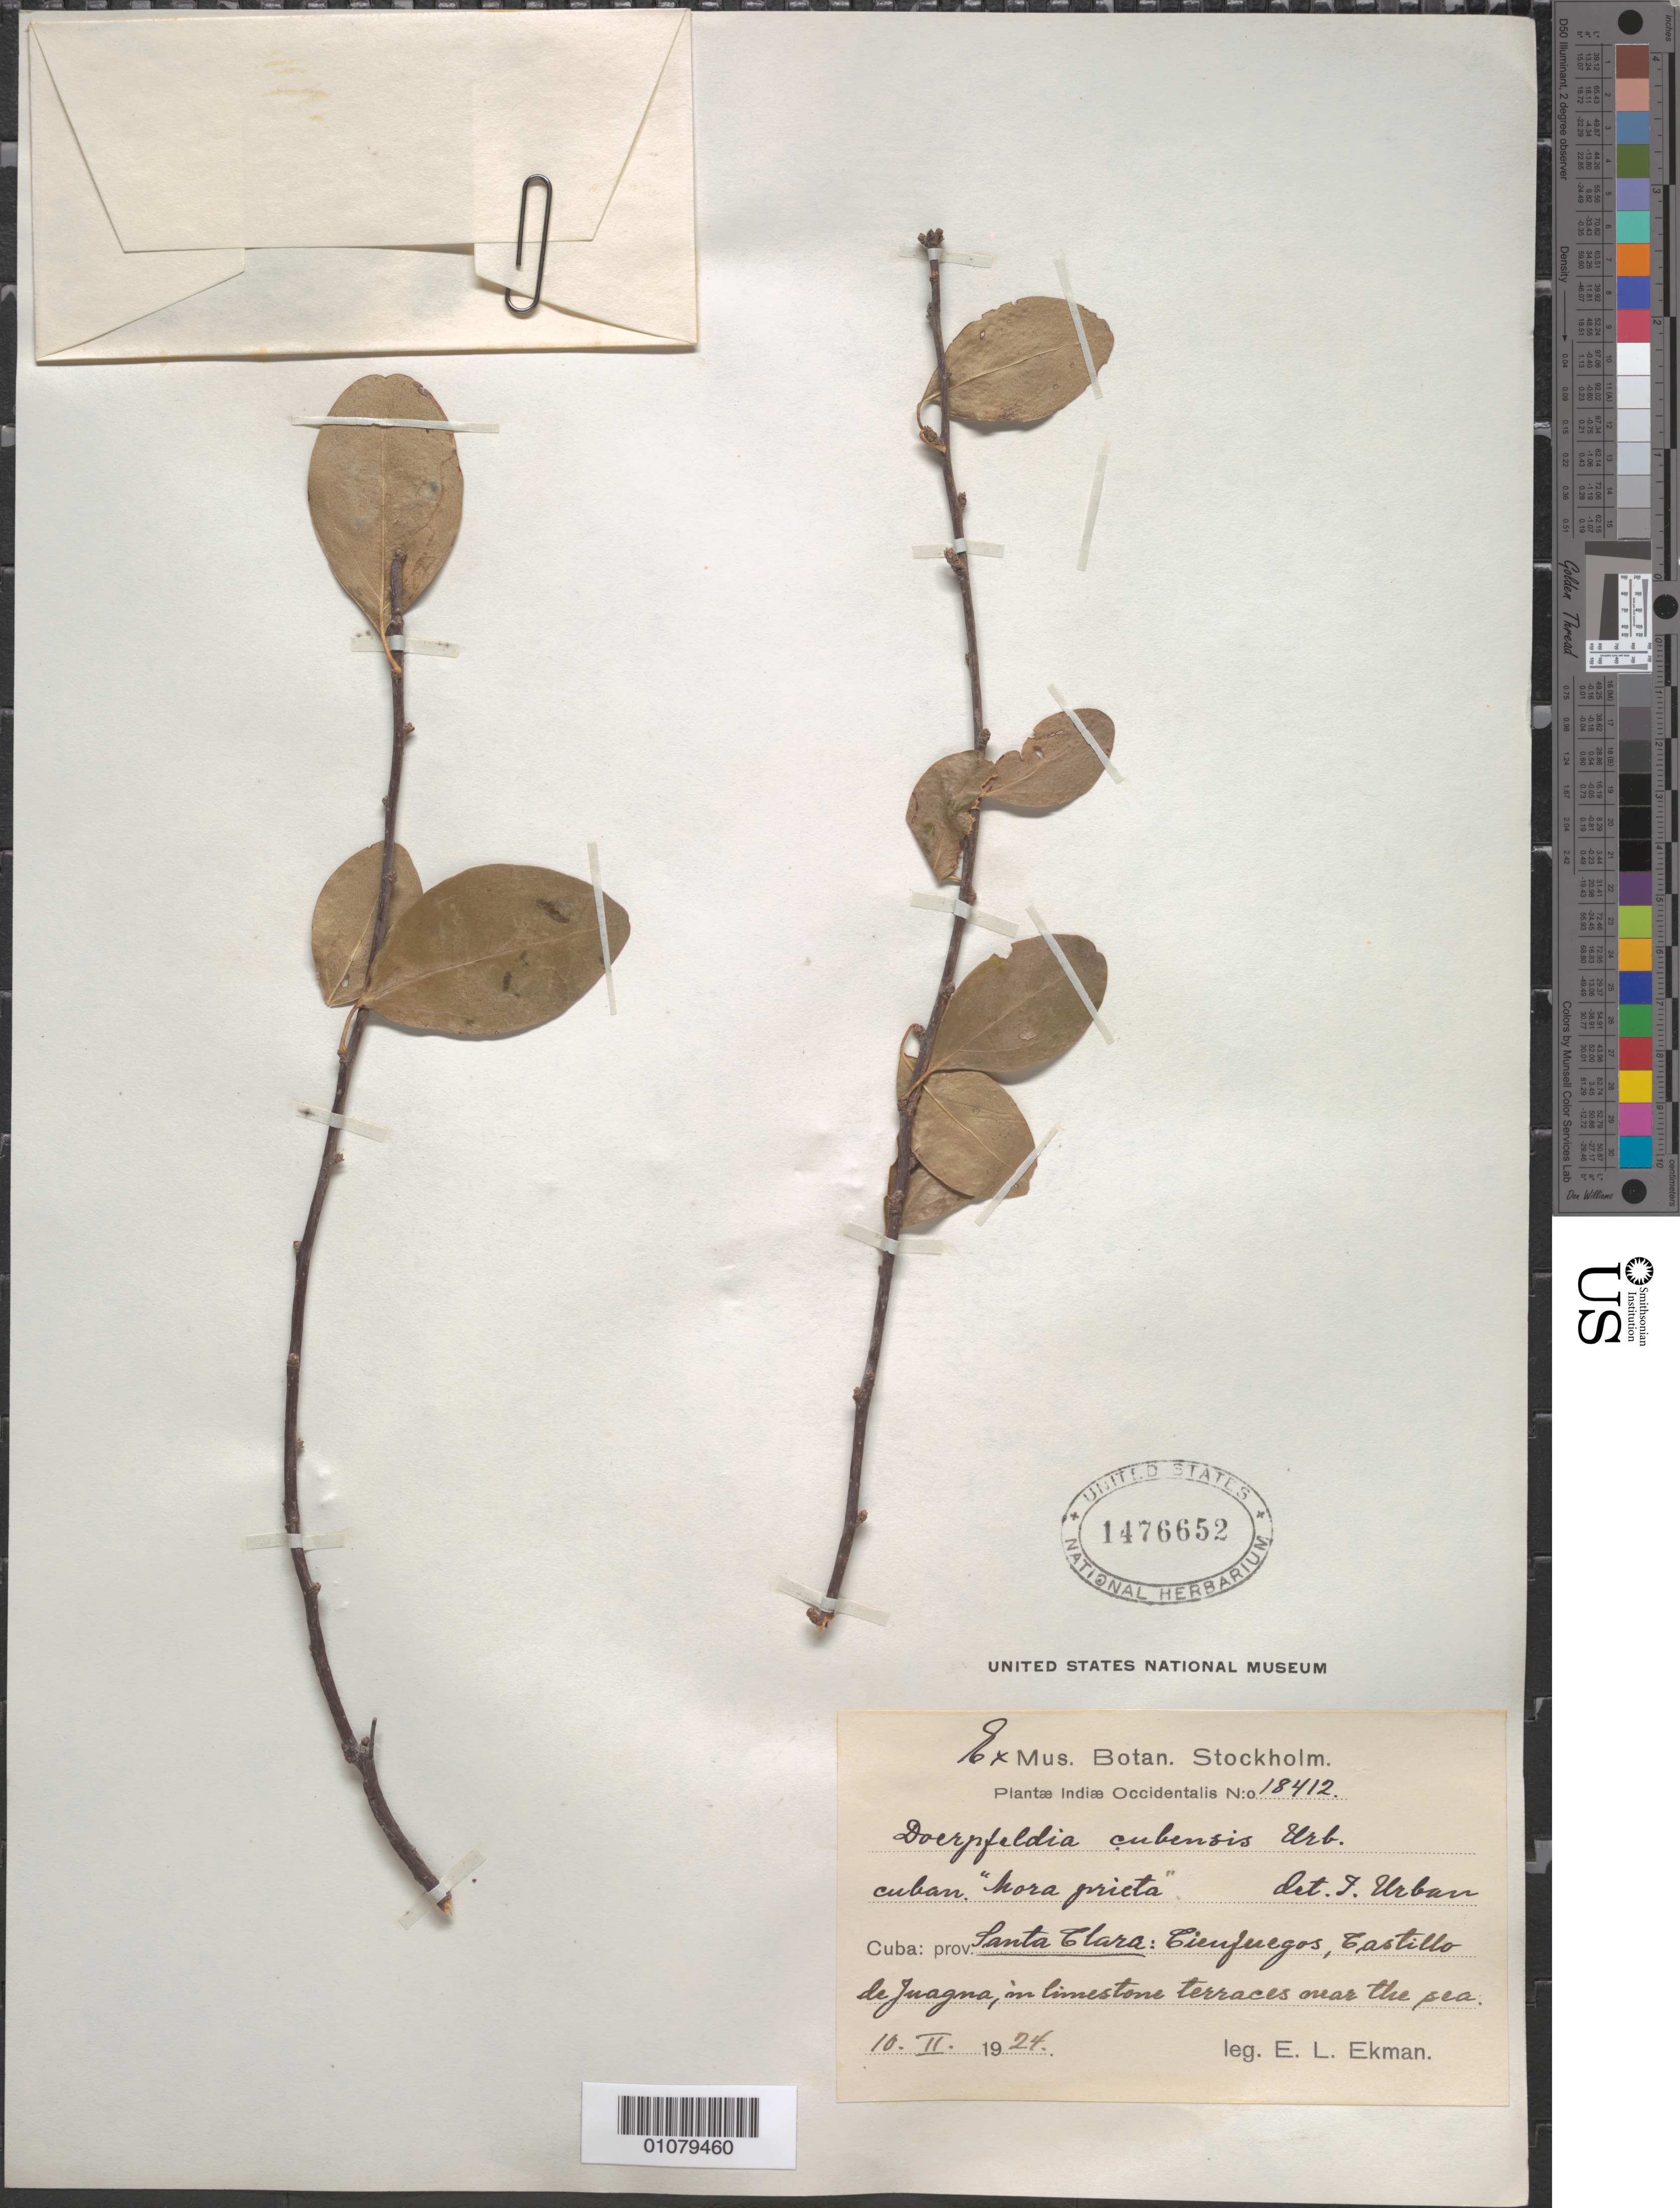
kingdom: Plantae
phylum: Tracheophyta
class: Magnoliopsida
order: Rosales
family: Rhamnaceae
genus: Doerpfeldia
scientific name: Doerpfeldia cubensis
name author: Urb.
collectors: E. L. Ekman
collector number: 18412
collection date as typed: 10 Feb 1924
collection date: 1924-02-10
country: Cuba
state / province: Cienfuegos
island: Cuba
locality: Santa Clara: Cienfeugos, Castillo de Juagua, in limestone terraces near the sea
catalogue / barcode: US 1476652